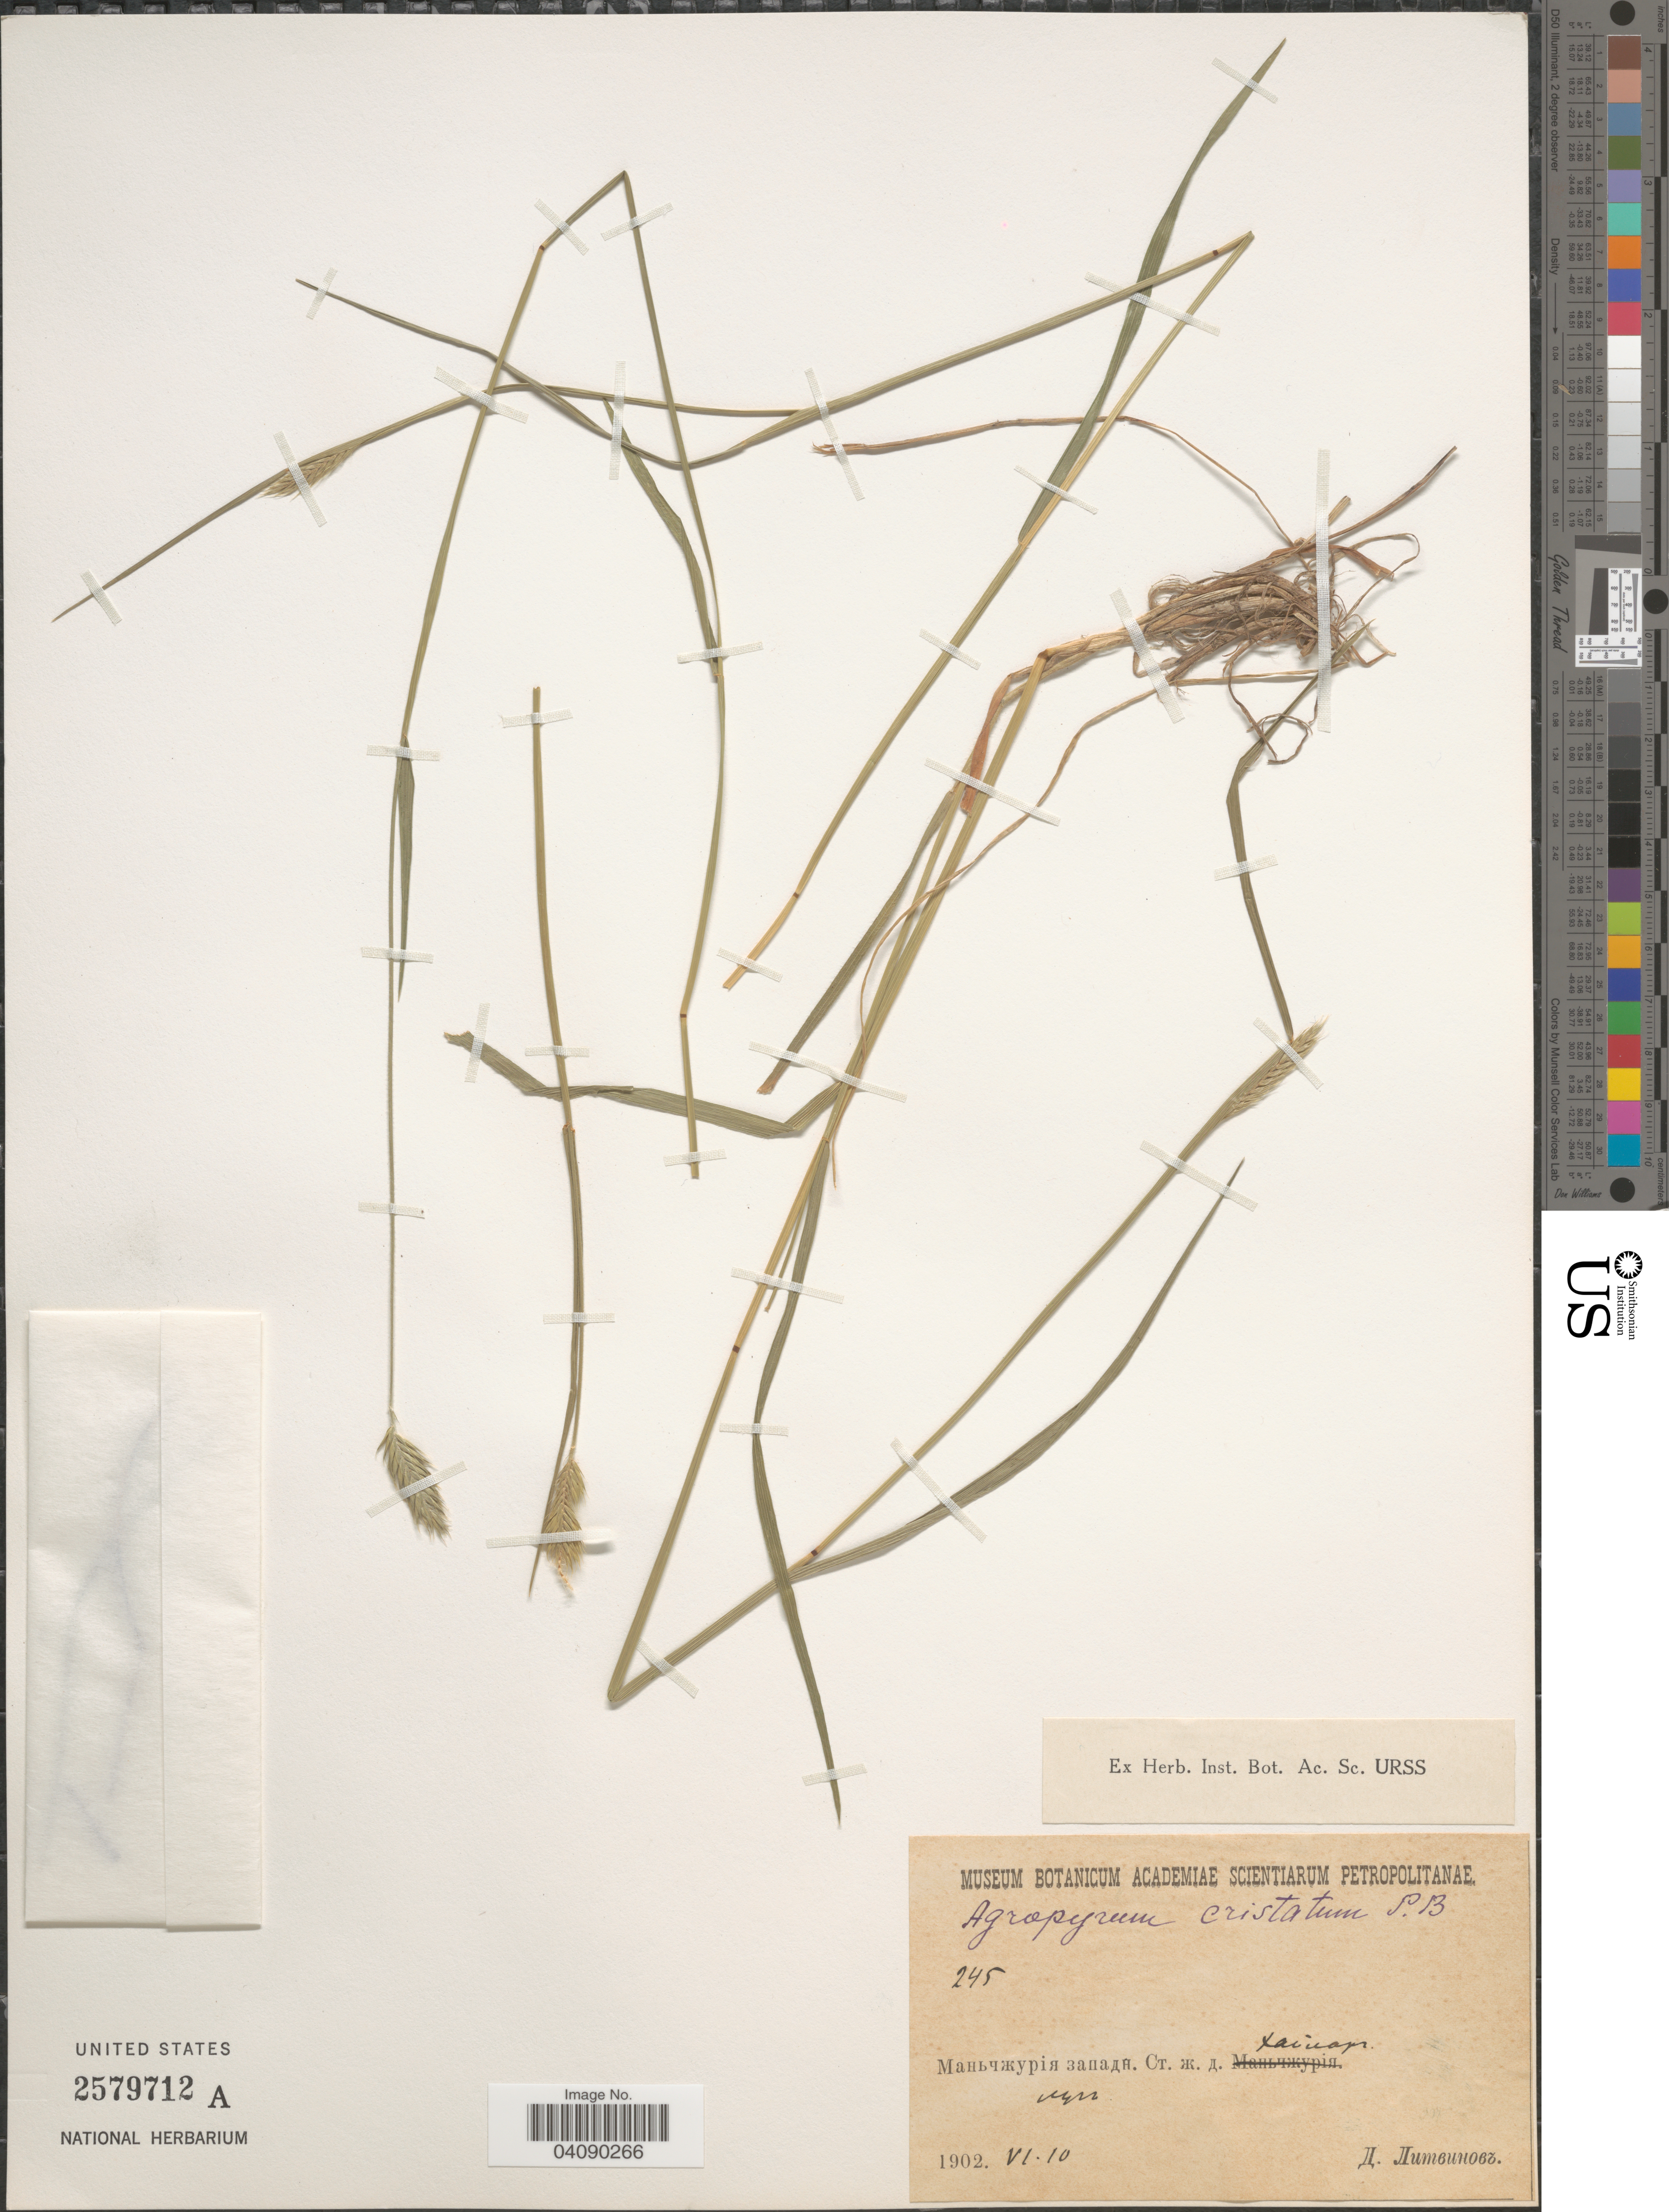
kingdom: Plantae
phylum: Tracheophyta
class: Liliopsida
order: Poales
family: Poaceae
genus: Agropyron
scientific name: Agropyron cristatum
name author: (L.) Gaertn.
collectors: D. Litvinov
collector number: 245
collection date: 1902-06-10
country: China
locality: West Manchuria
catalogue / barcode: US 2579712A